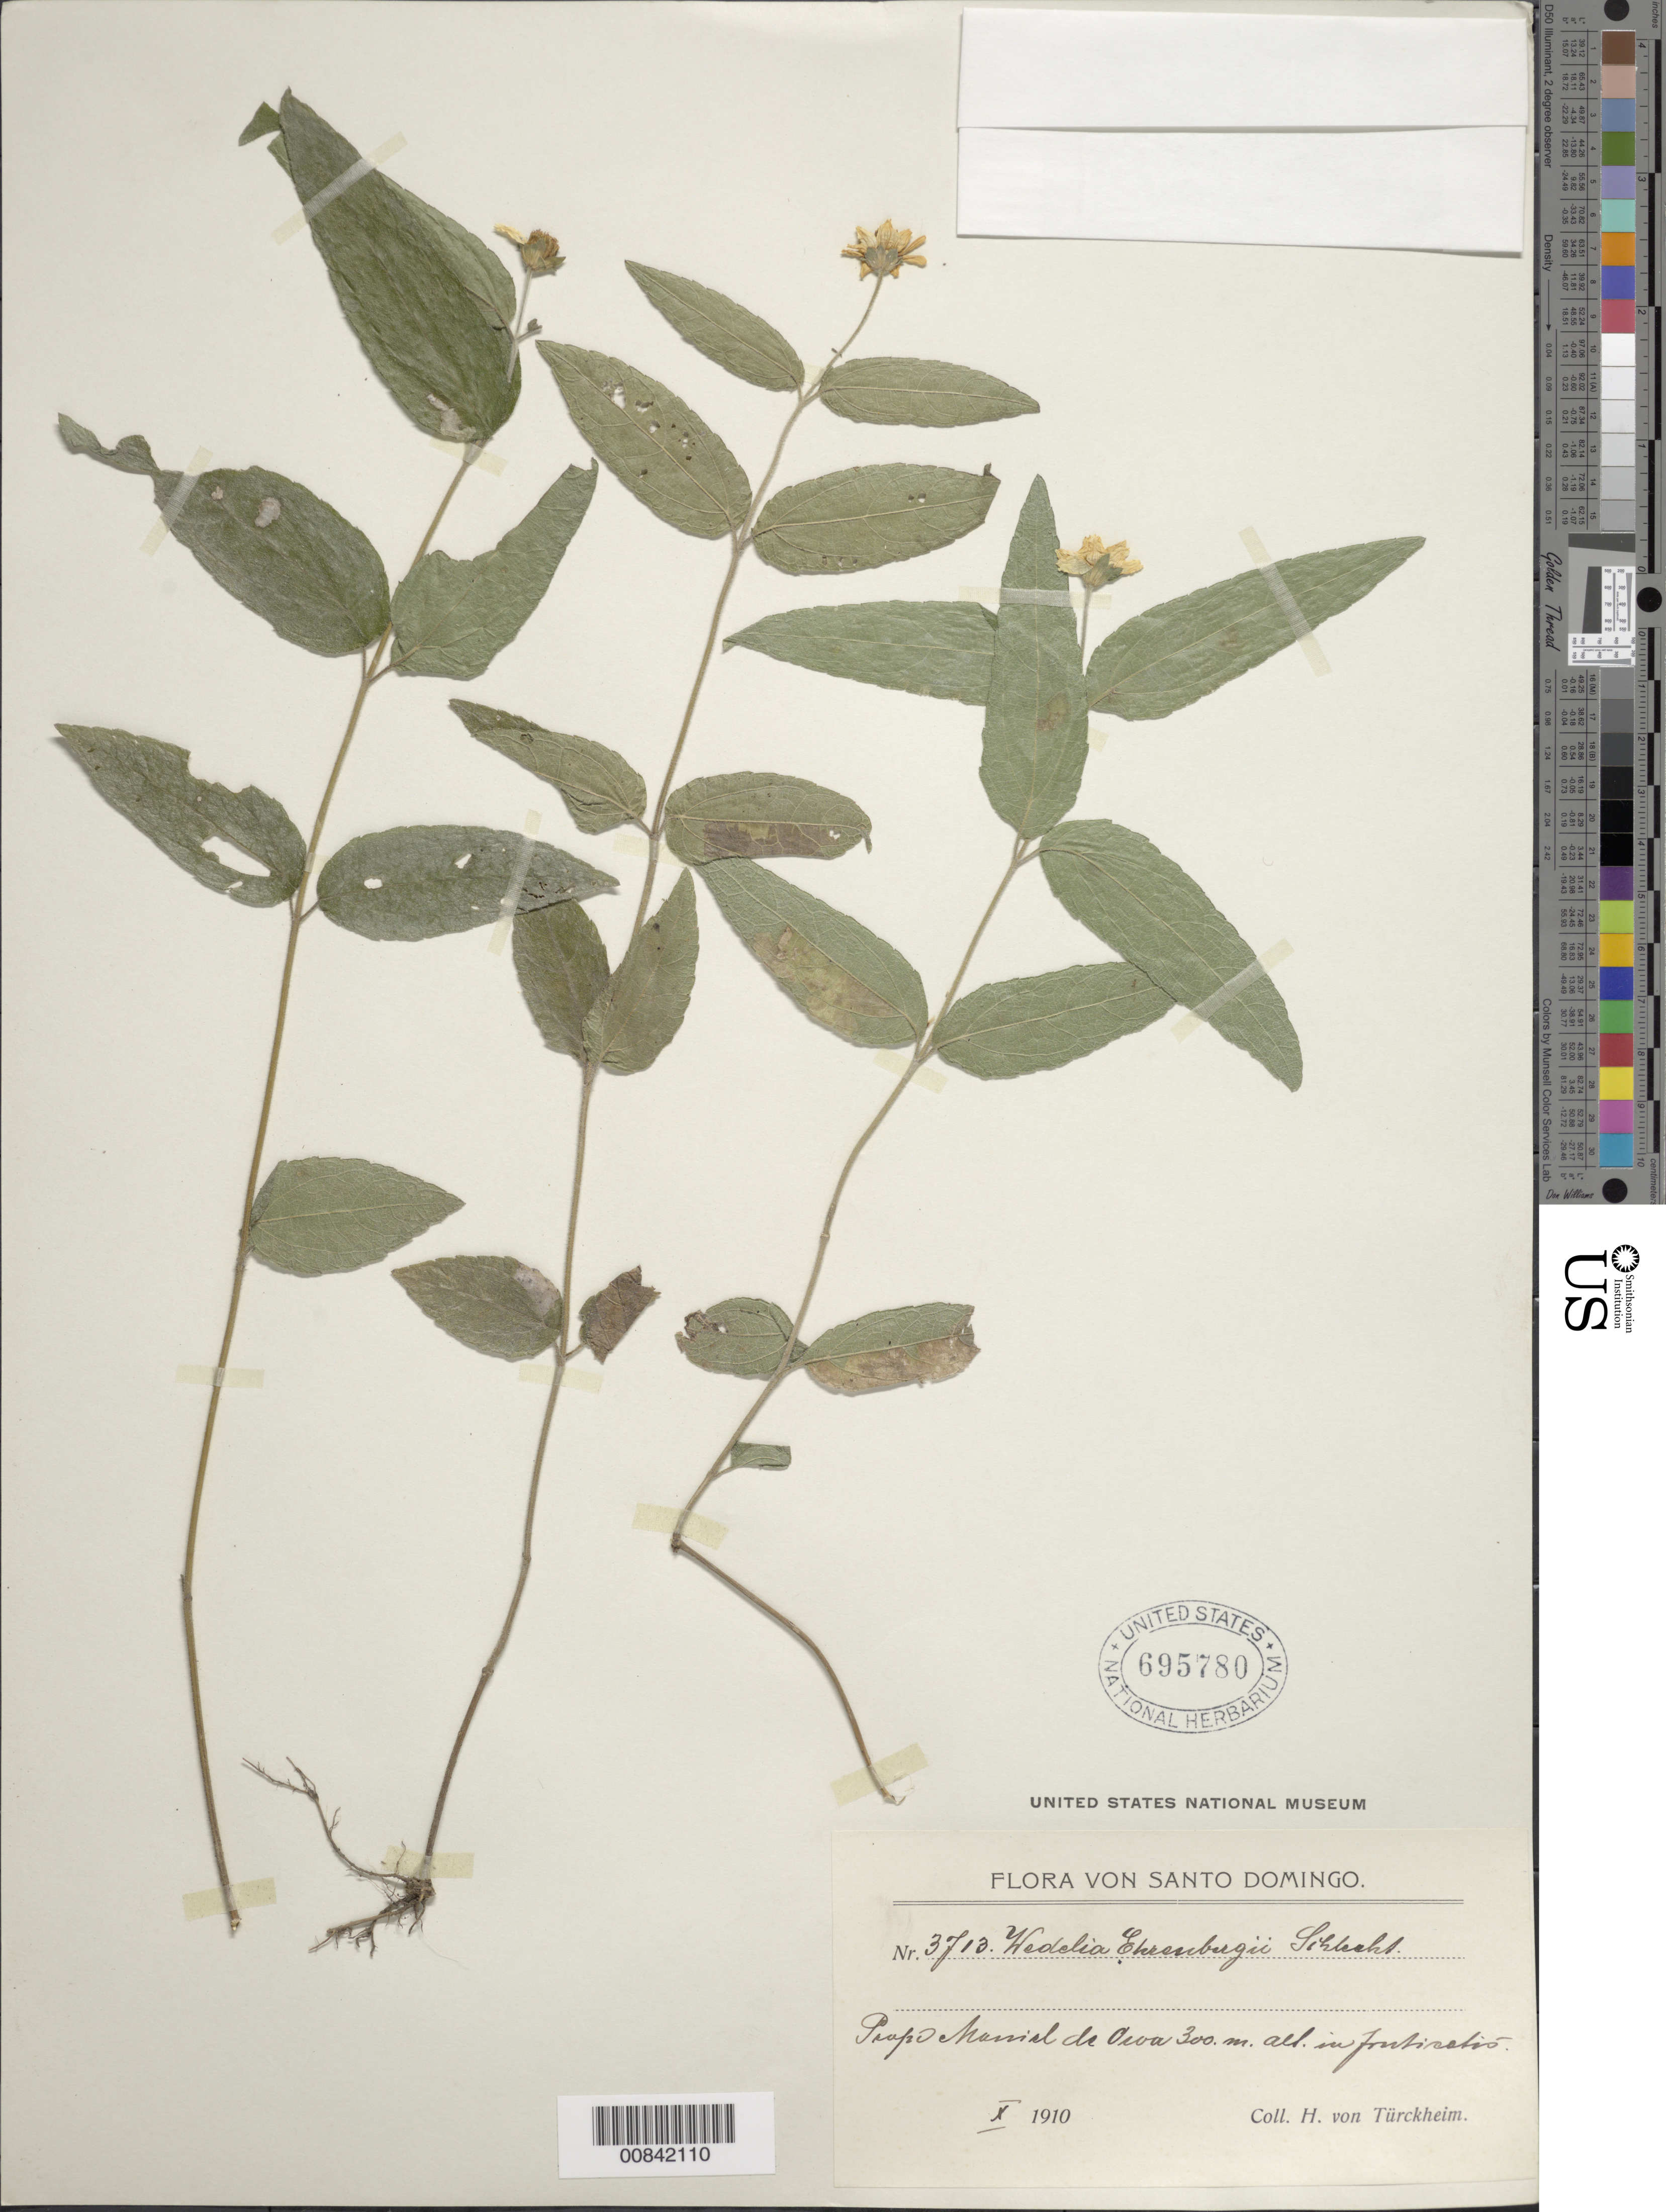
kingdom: Plantae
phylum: Tracheophyta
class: Magnoliopsida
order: Asterales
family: Asteraceae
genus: Wedelia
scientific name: Wedelia ehrenbergii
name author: Less.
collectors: H. von Türckheim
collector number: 3713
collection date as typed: Oct 1910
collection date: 1910-10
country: Dominican Republic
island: Hispaniola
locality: "Mamial de Ocoa"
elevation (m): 300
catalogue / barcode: US 695780